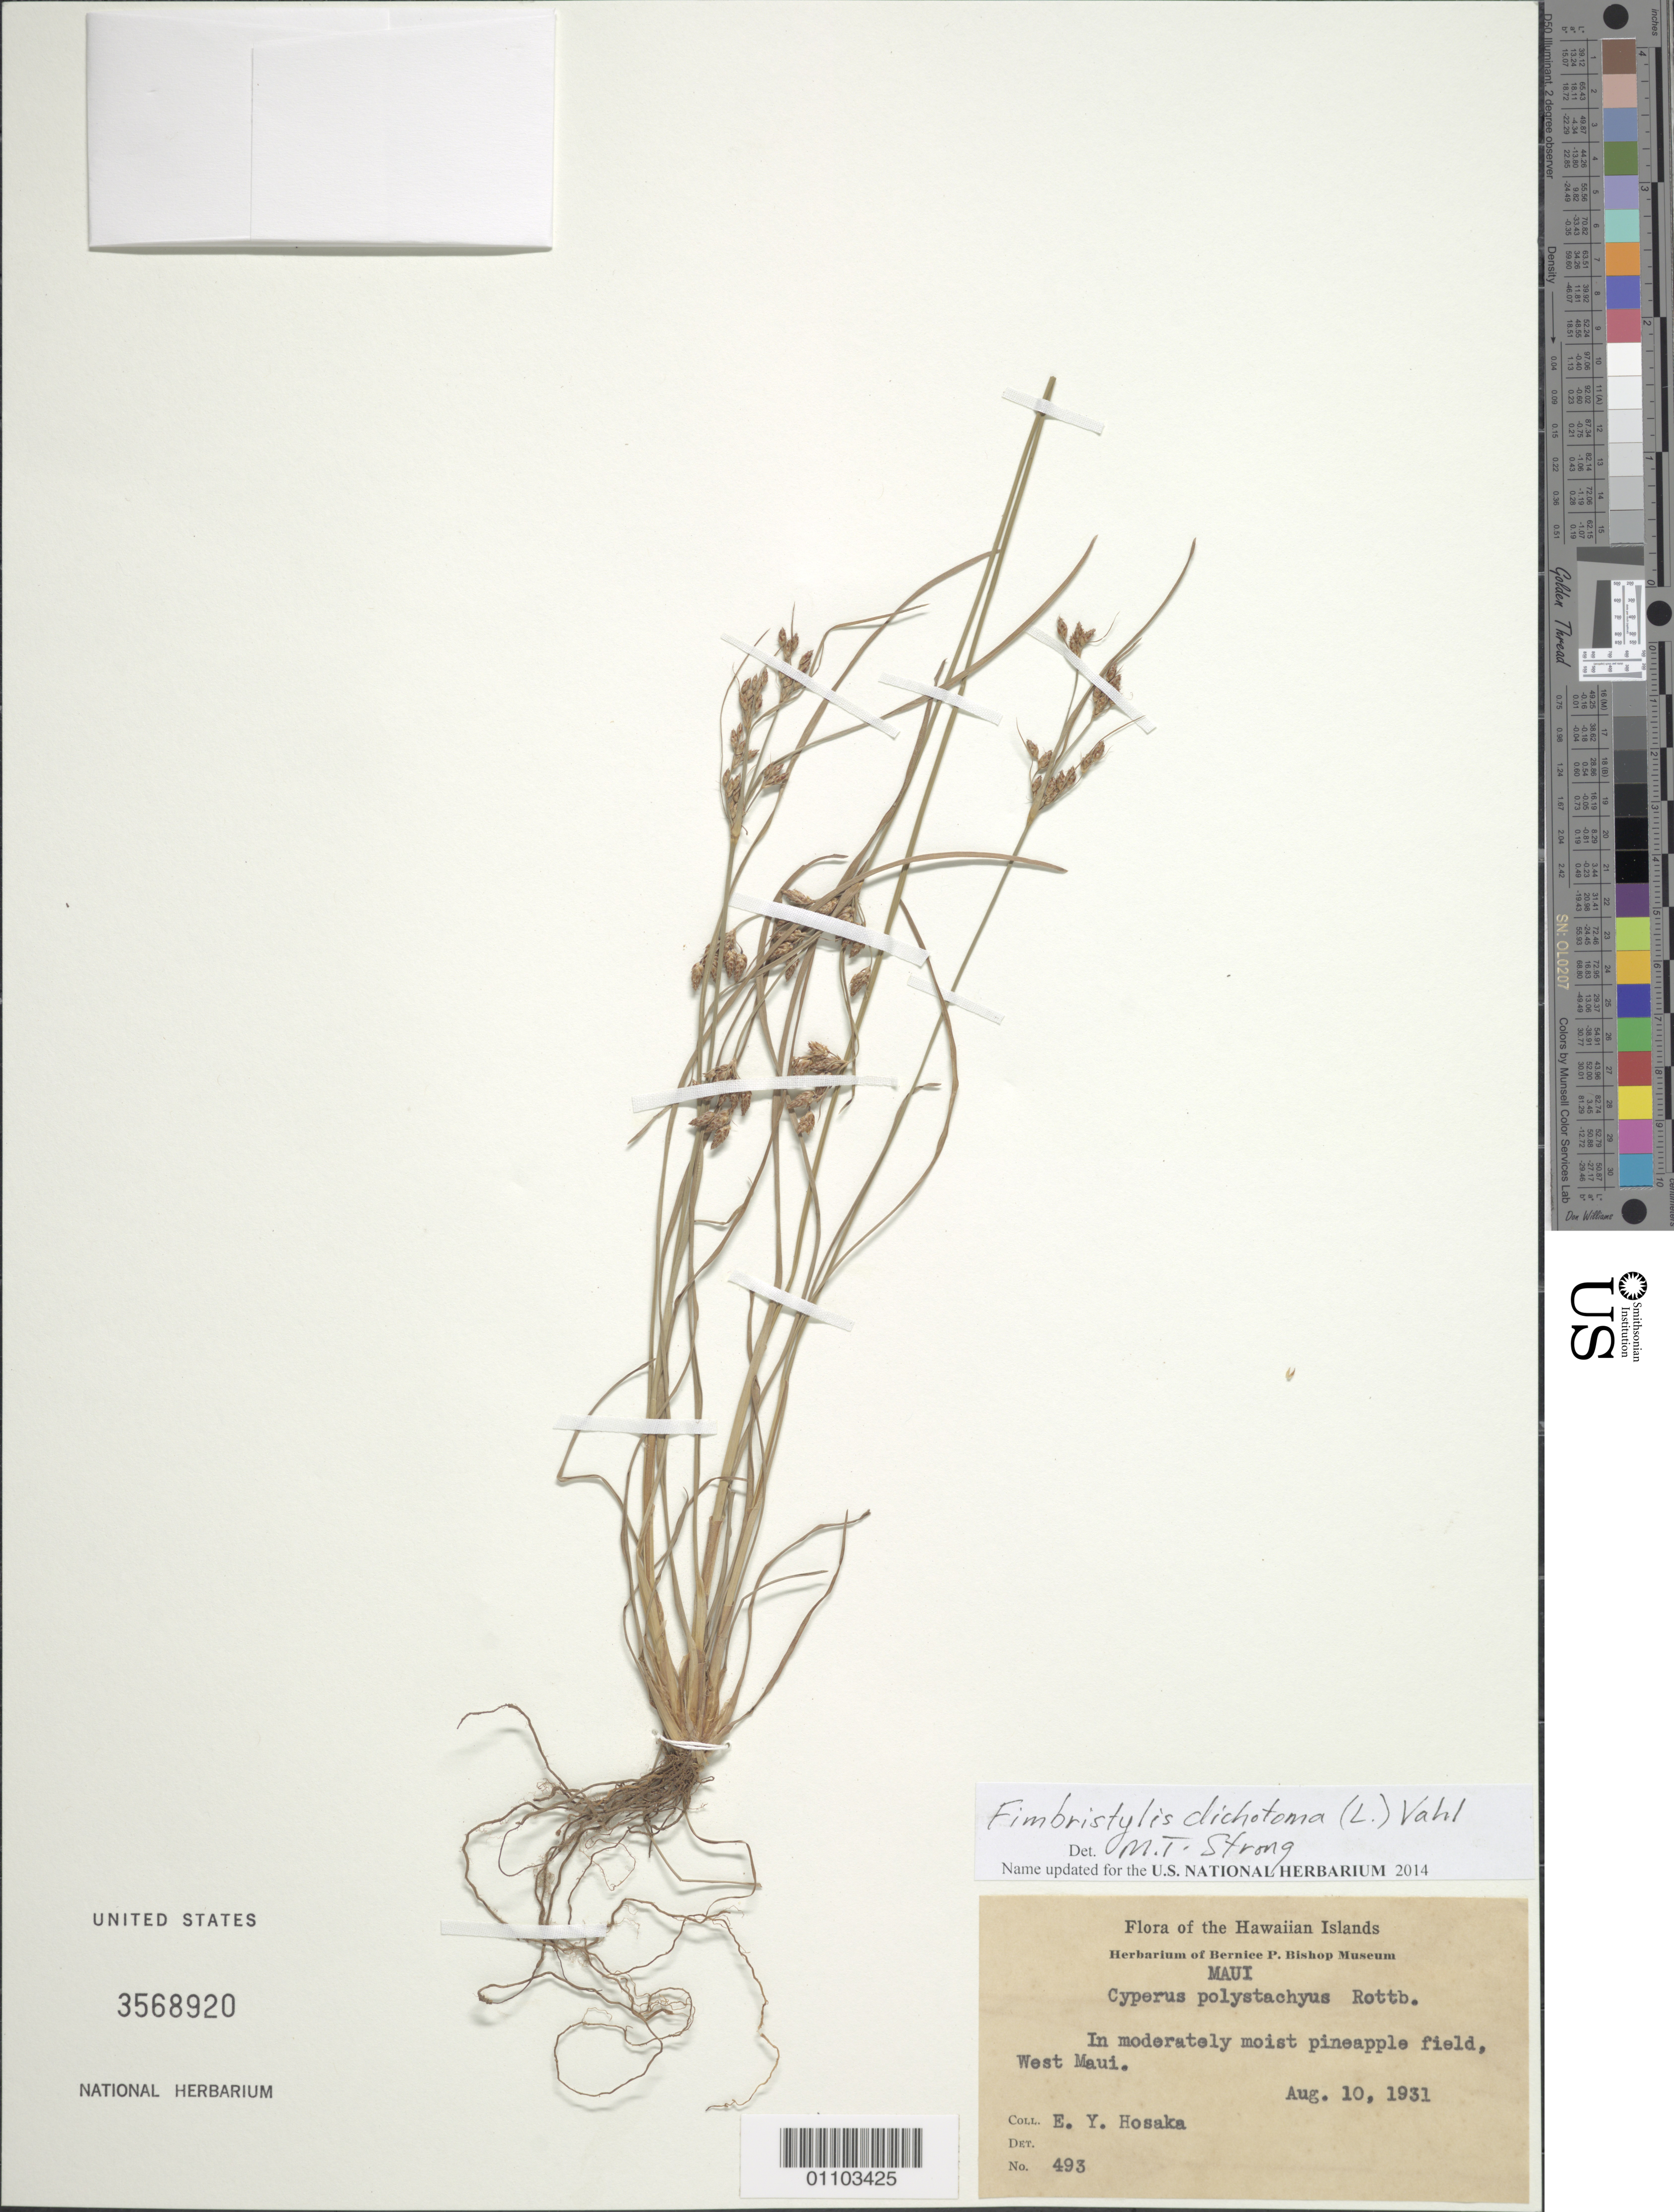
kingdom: Plantae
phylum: Tracheophyta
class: Liliopsida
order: Poales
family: Cyperaceae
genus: Fimbristylis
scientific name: Fimbristylis dichotoma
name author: (L.) Vahl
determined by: Strong, M. T., (US), Smithsonian Institution - National Museum of Natural History (UNITED STATES)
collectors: E. Y. Hosaka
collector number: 493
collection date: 1931-08-10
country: United States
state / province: Hawaii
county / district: Maui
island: Maui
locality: West Maui, moist pineapple field.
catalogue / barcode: US 3568920